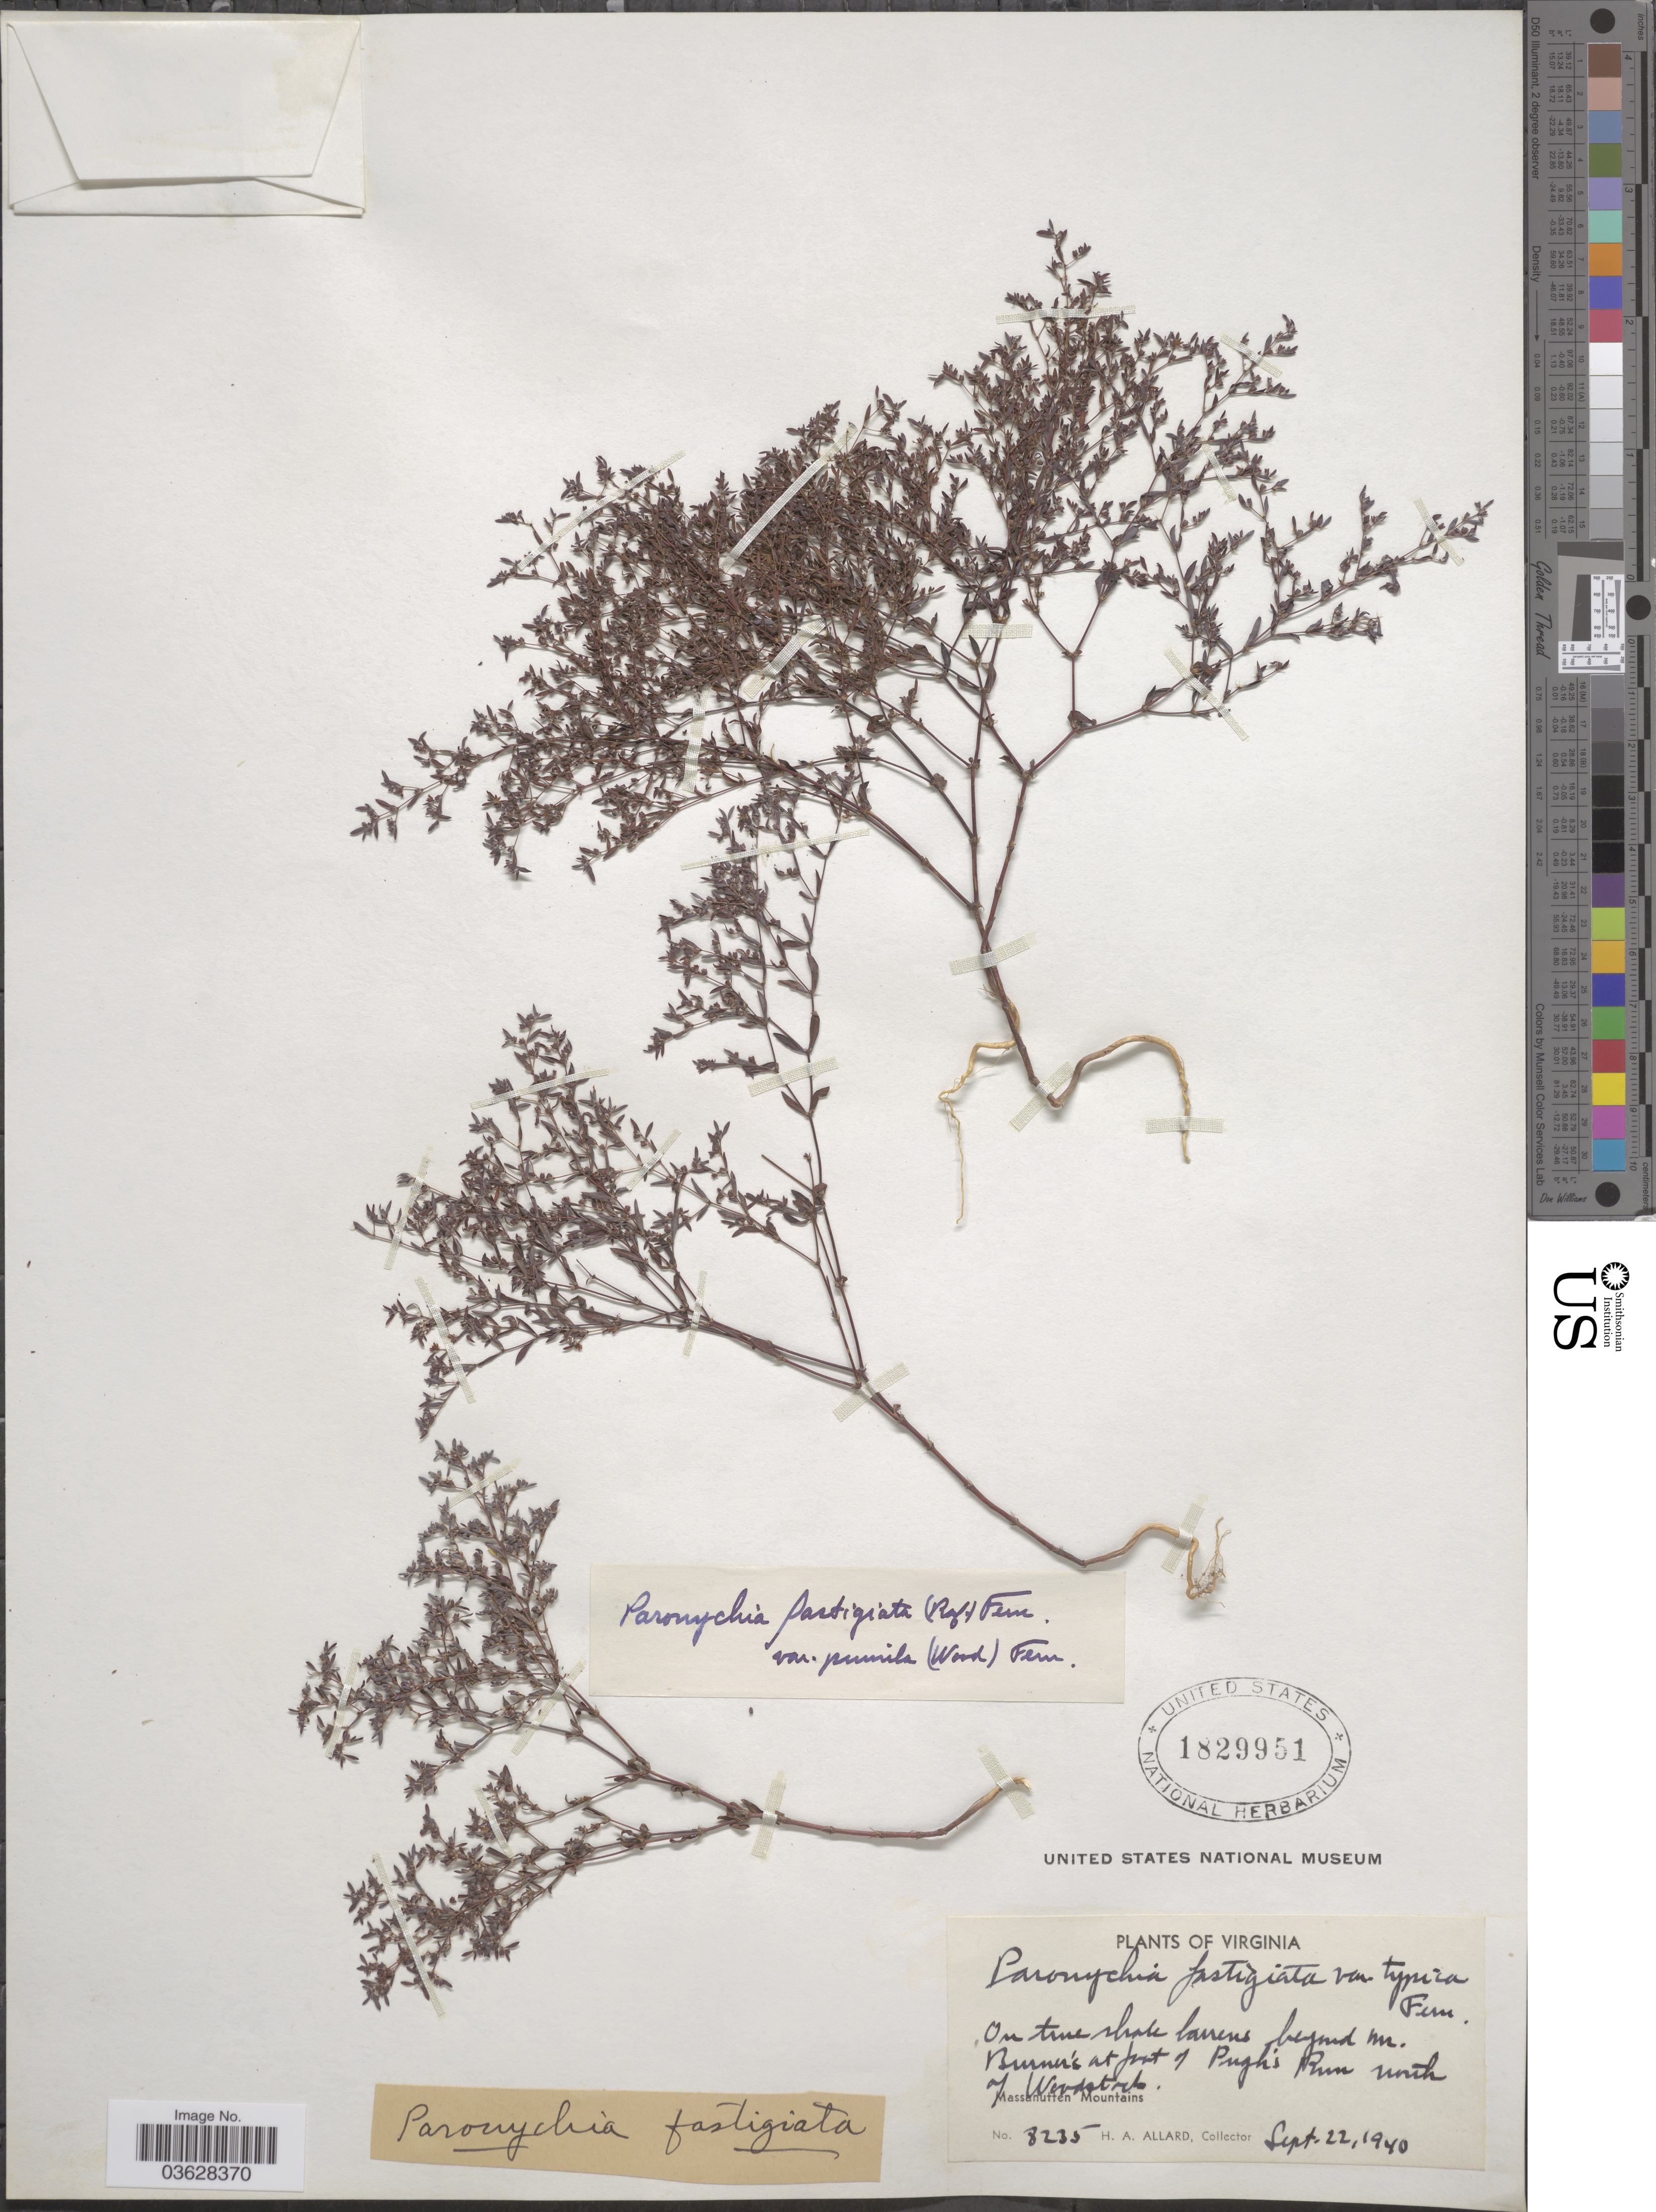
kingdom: Plantae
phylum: Tracheophyta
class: Magnoliopsida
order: Caryophyllales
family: Caryophyllaceae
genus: Paronychia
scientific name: Paronychia fastigiata var. pumila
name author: (Alph. Wood) Fernald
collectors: H. A. Allard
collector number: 8235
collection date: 1940-09-22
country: United States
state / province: Virginia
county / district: Shenandoah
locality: Beyond Mr. Burner's at foot of Pugh's Run N of Woodstock, Massanutten Mountains.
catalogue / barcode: US 1829951